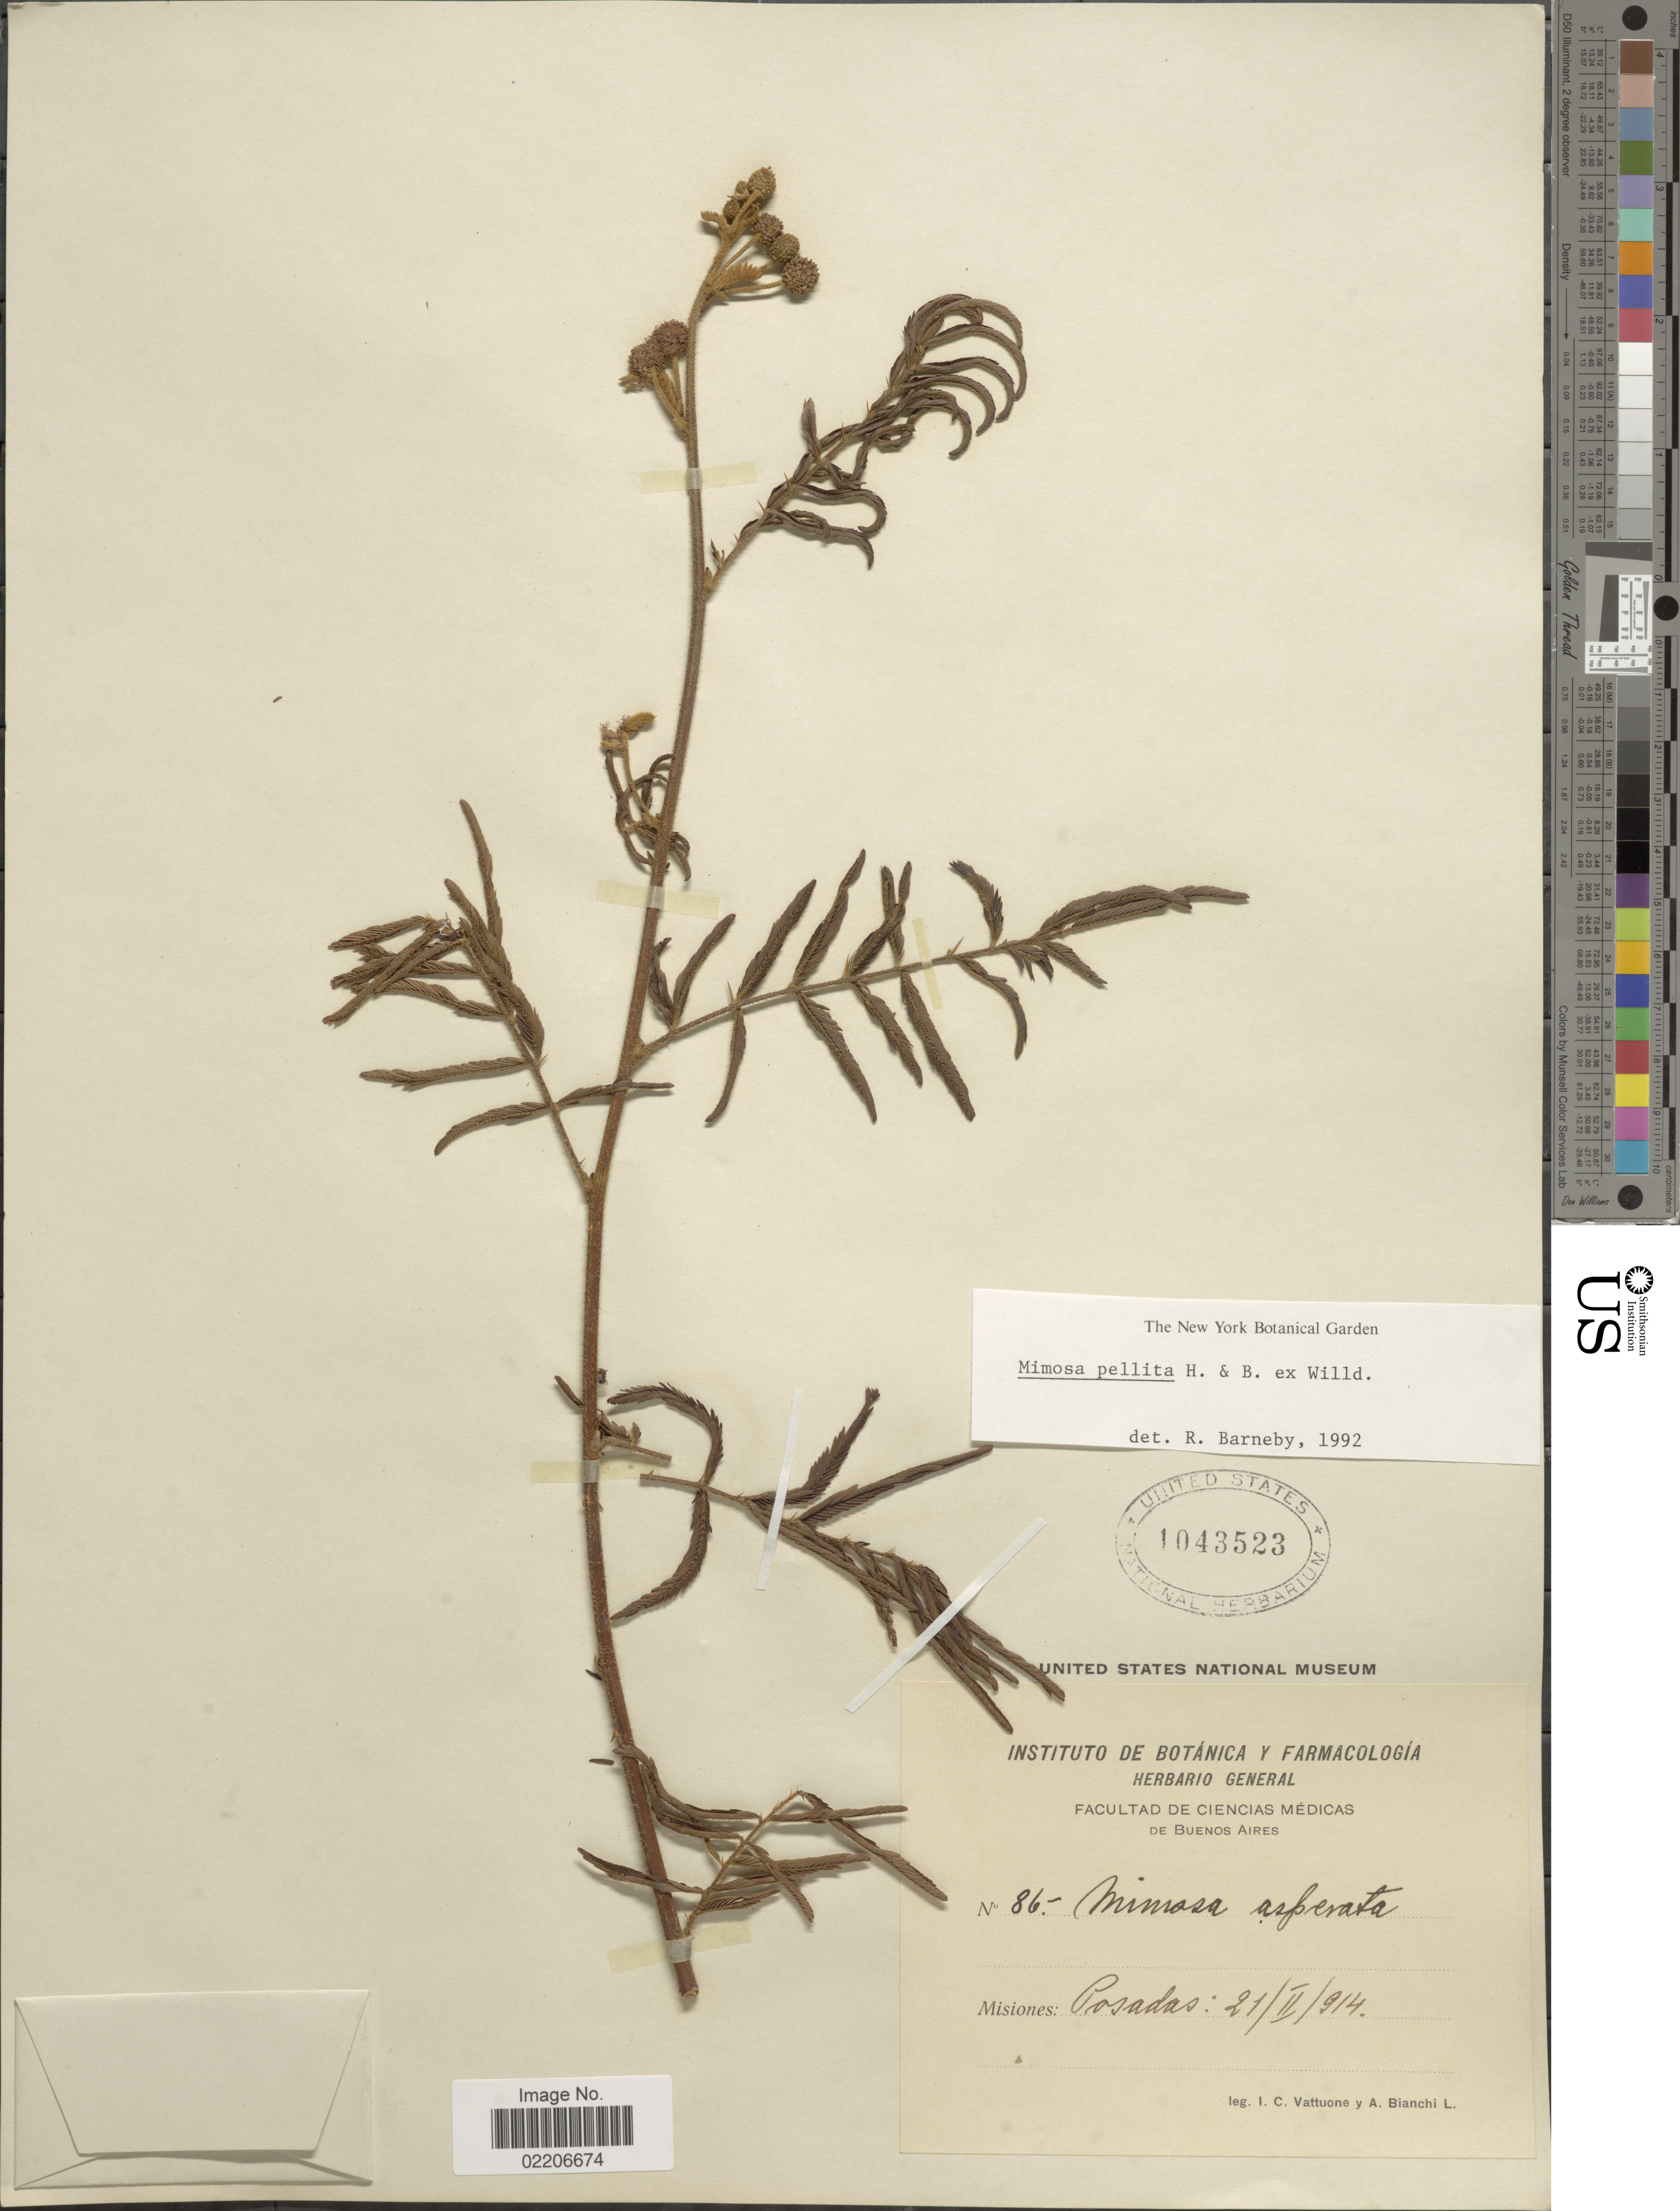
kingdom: Plantae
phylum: Tracheophyta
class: Magnoliopsida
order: Fabales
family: Fabaceae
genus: Mimosa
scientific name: Mimosa pellita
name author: Humb. & Bonpl. ex Willd.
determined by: Barneby, Rupert C., (NY)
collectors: I. Vattuone & A. Bianchi L.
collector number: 86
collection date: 1914-02-21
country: Argentina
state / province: Misiones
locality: Misiones: Posadas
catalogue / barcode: US 1043523